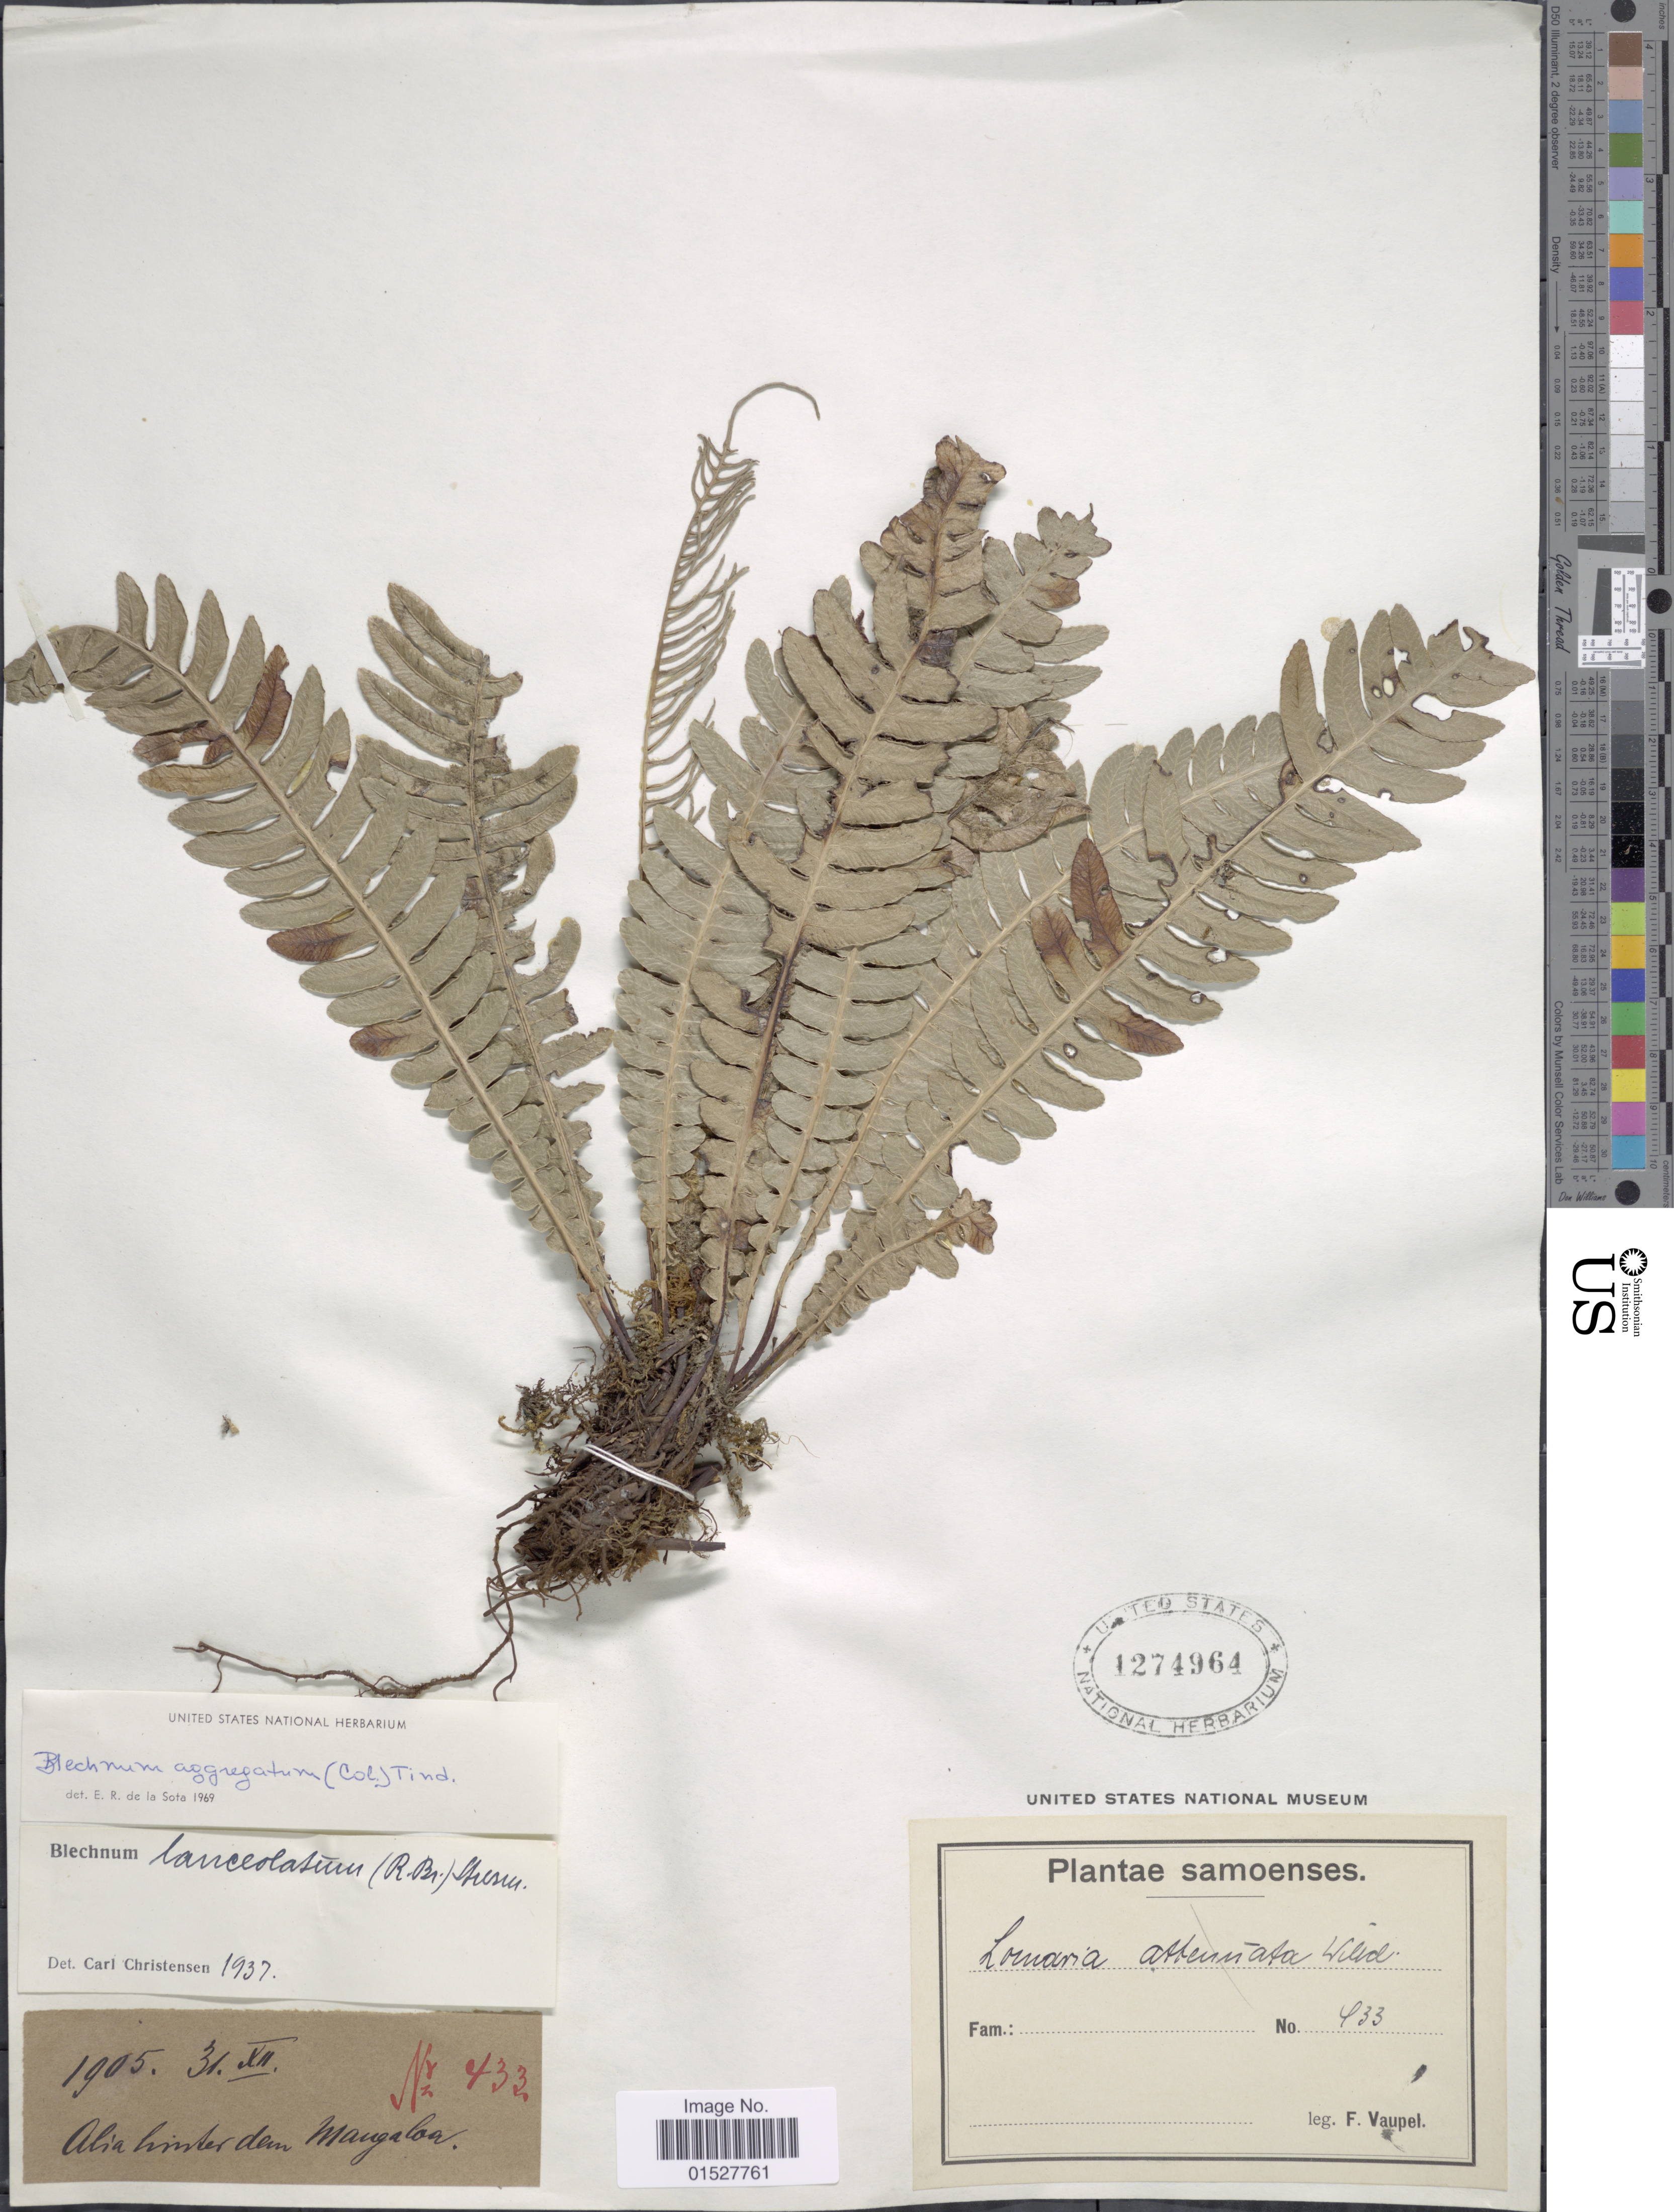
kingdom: Plantae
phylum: Tracheophyta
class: Polypodiopsida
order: Polypodiales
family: Blechnaceae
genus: Blechnum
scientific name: Blechnum aggregatum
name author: (Colenso) Tindale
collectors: F. Vaupel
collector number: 433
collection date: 1905-12-31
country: Samoa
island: Savaii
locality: Samoenses, Alia limter dan Maugaloa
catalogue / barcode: US 1274964